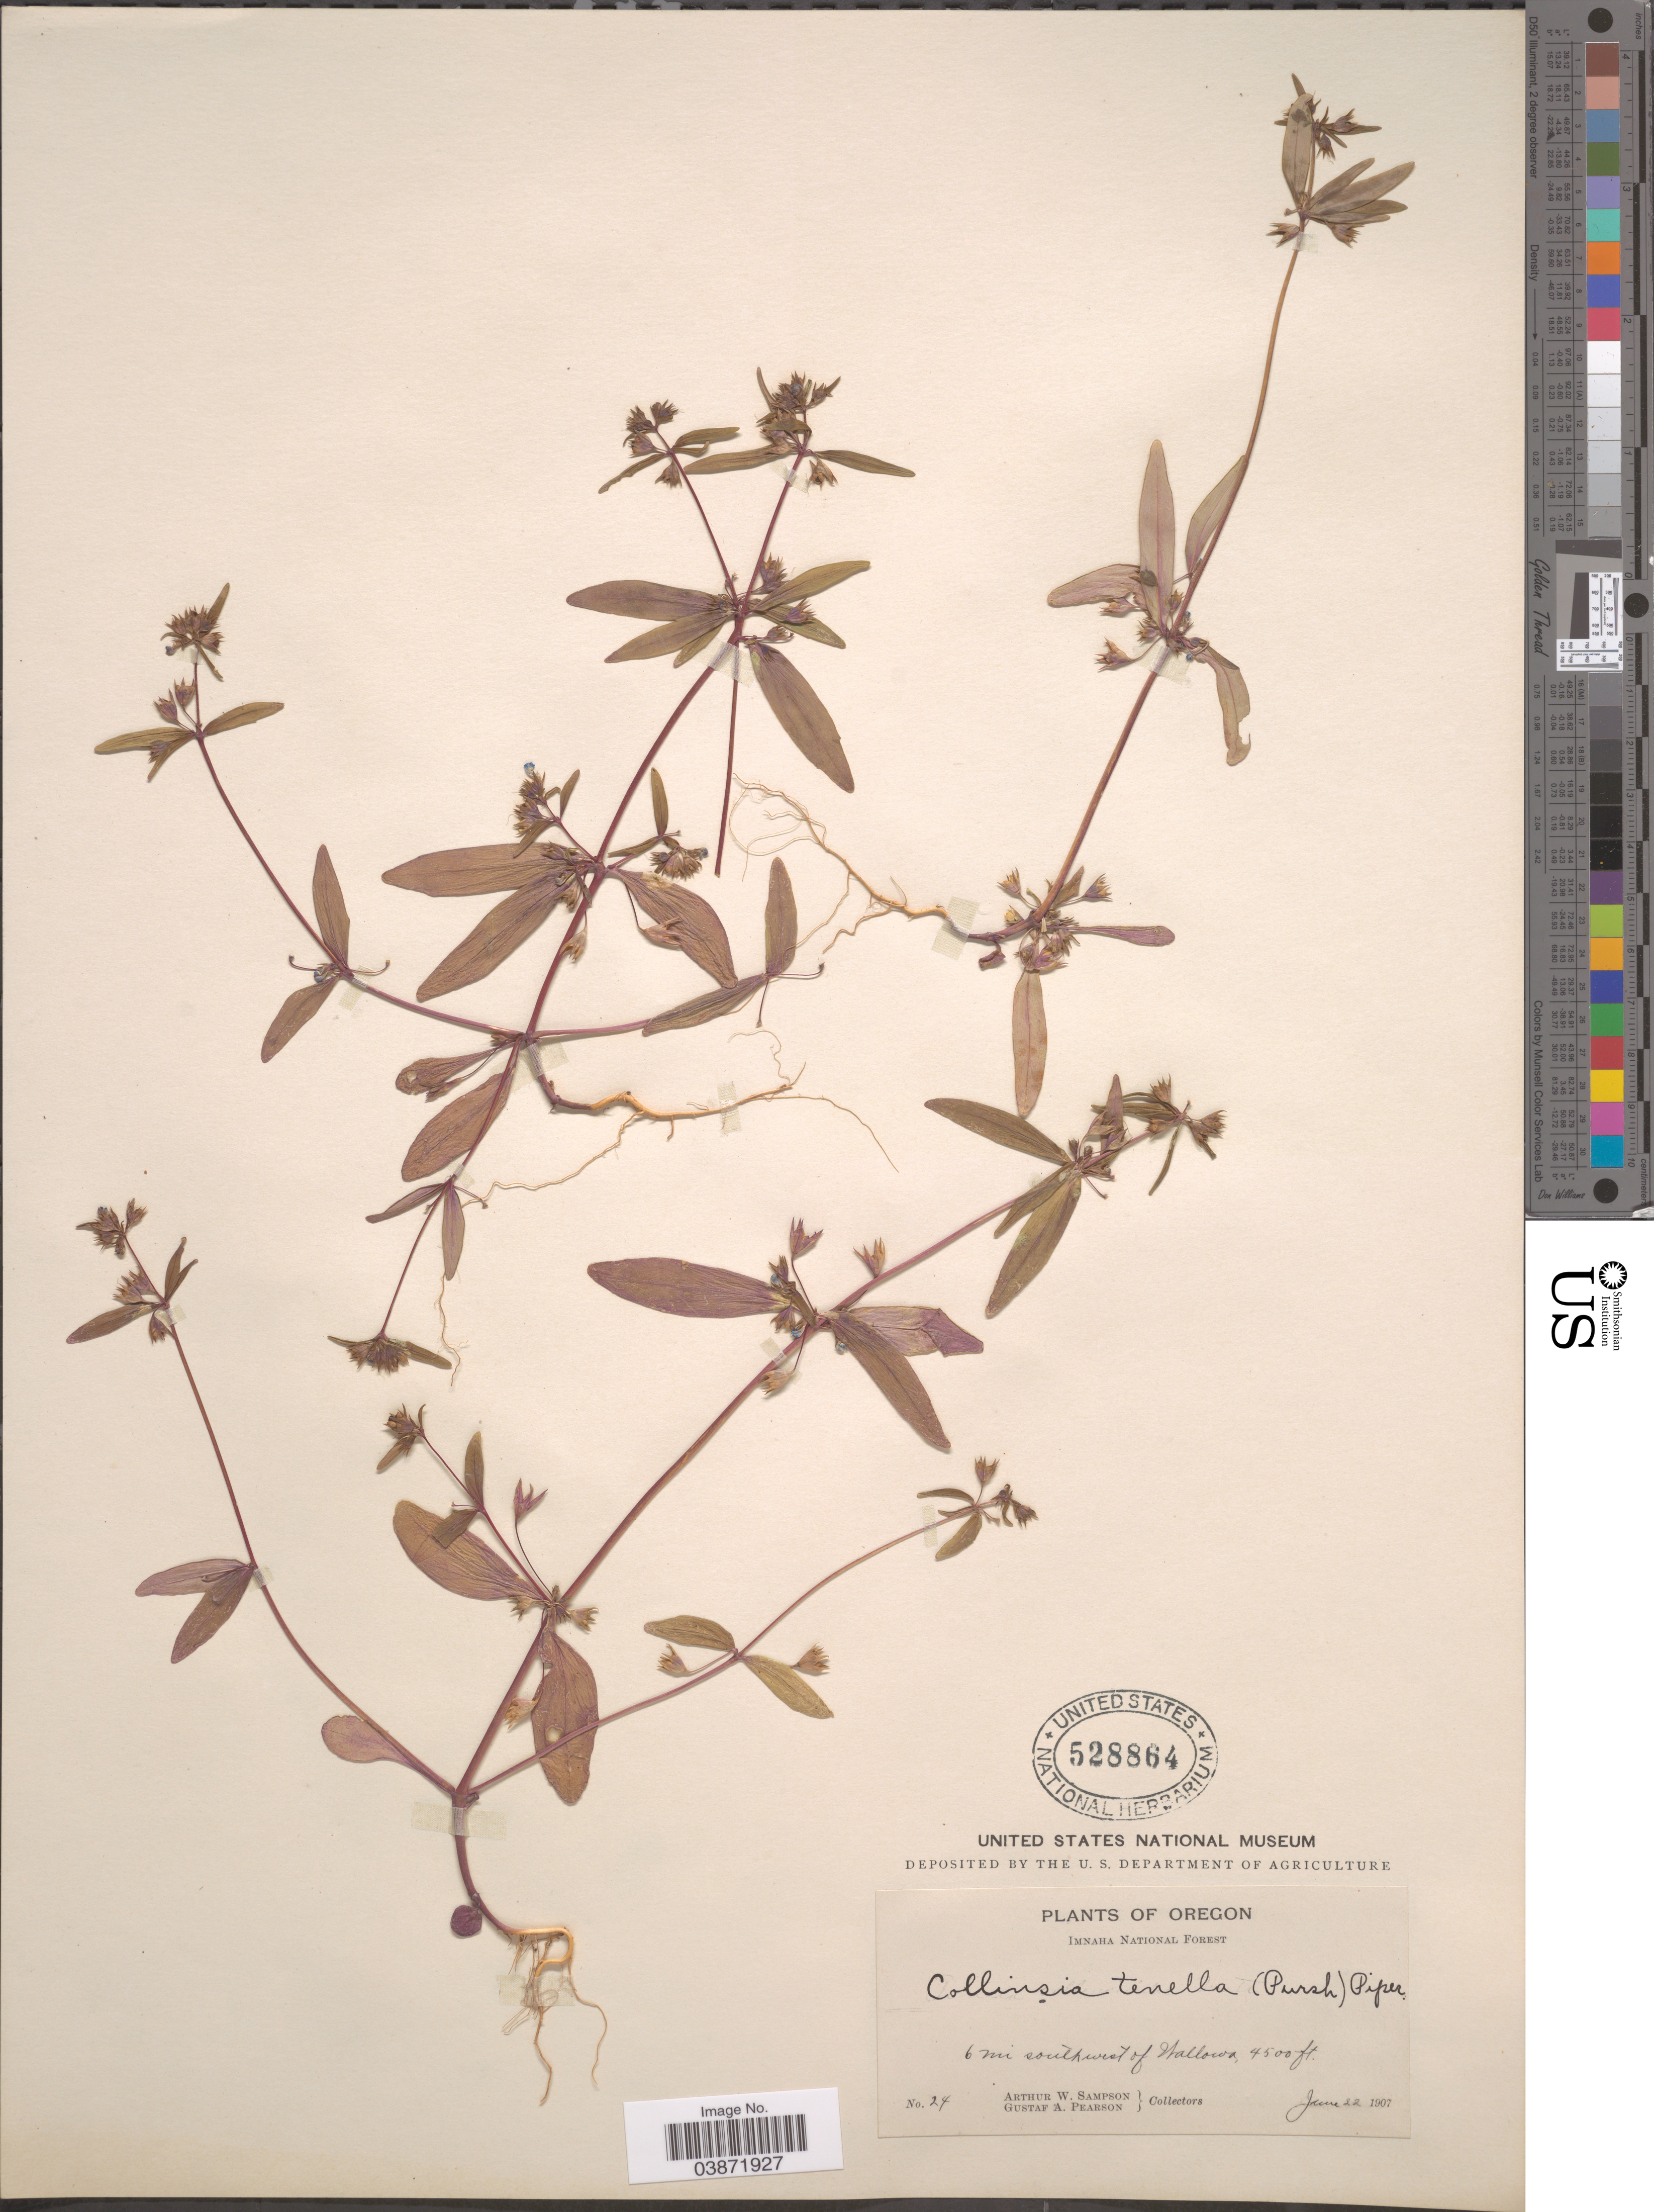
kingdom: Plantae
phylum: Tracheophyta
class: Magnoliopsida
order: Lamiales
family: Plantaginaceae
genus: Tonella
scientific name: Tonella collinsioides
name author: Nutt. ex A. Gray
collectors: A. Sampson & G. Pearson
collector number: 24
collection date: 1907-06-22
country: United States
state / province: Oregon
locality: Imnaha National Forest. 6 mi southwest of Wallowa.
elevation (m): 1372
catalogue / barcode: US 528864